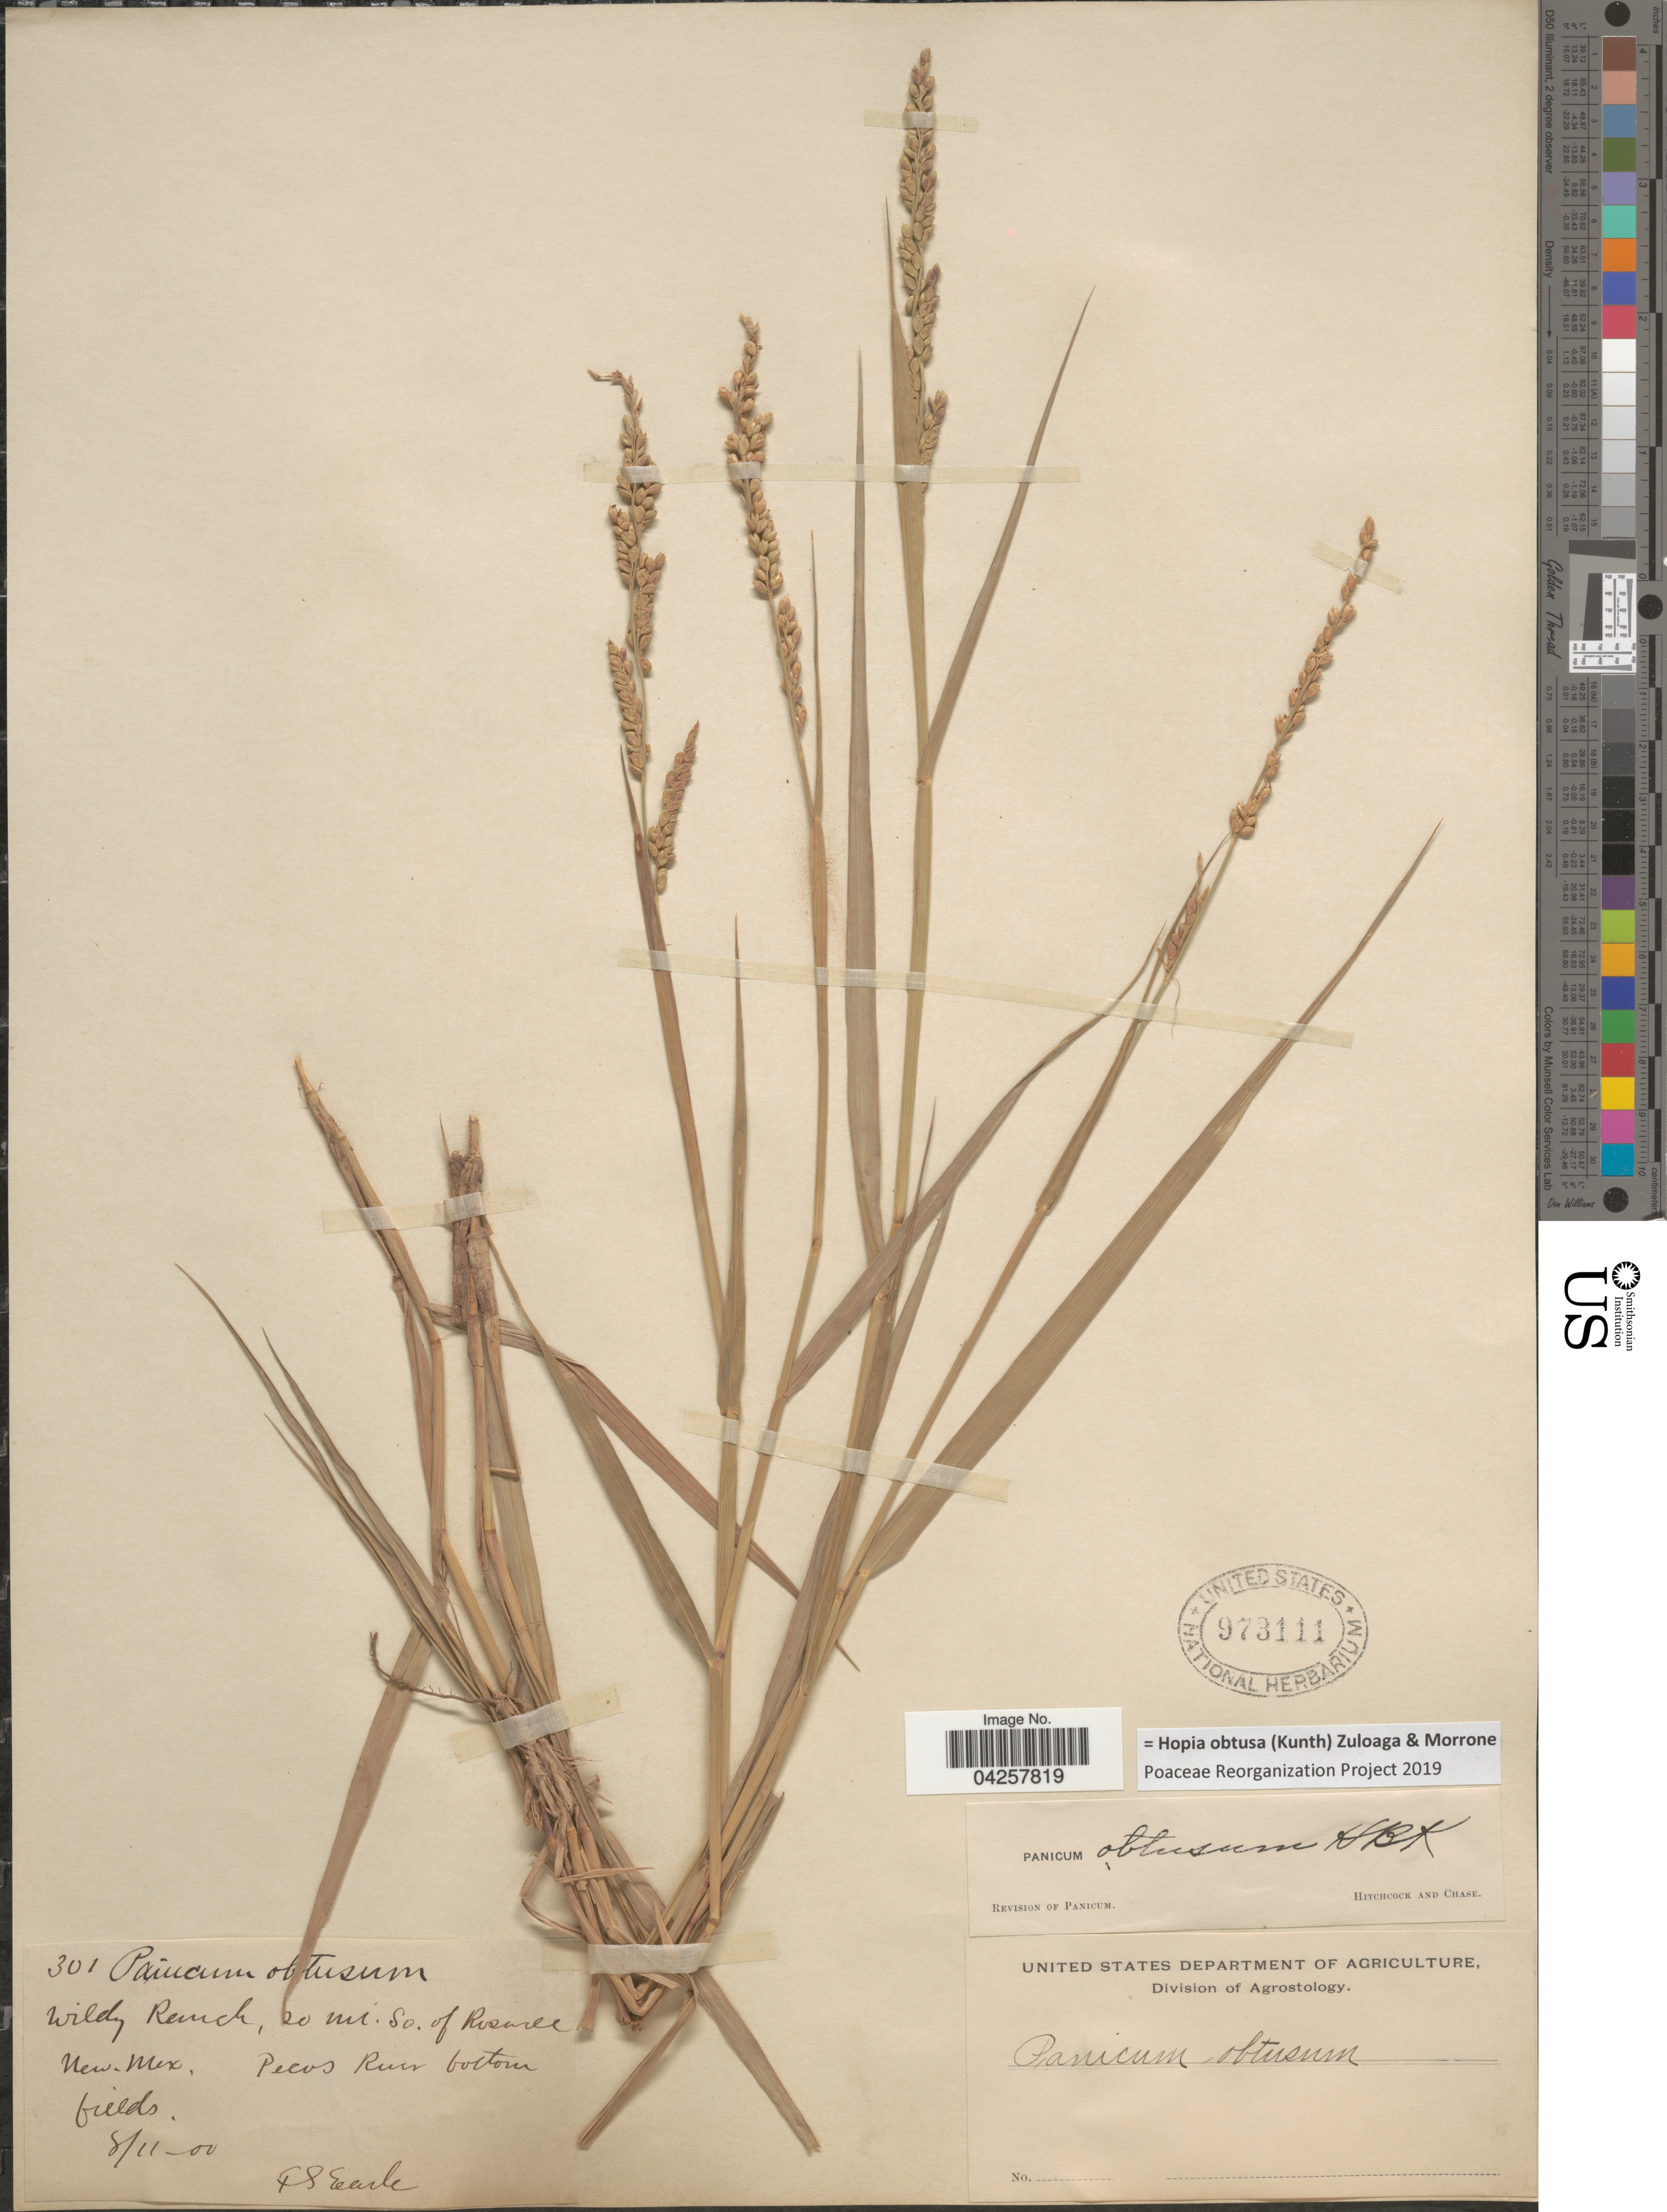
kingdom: Plantae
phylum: Tracheophyta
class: Liliopsida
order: Poales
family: Poaceae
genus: Hopia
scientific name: Hopia obtusa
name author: (Kunth) Zuloaga & Morrone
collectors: F. S. Earle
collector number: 301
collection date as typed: Transcribed d/m/y: 11/8/0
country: United States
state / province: New Mexico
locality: Wildy Ranch, 20 mi. So. of Roswell. Pecos River bottom.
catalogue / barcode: US 973111